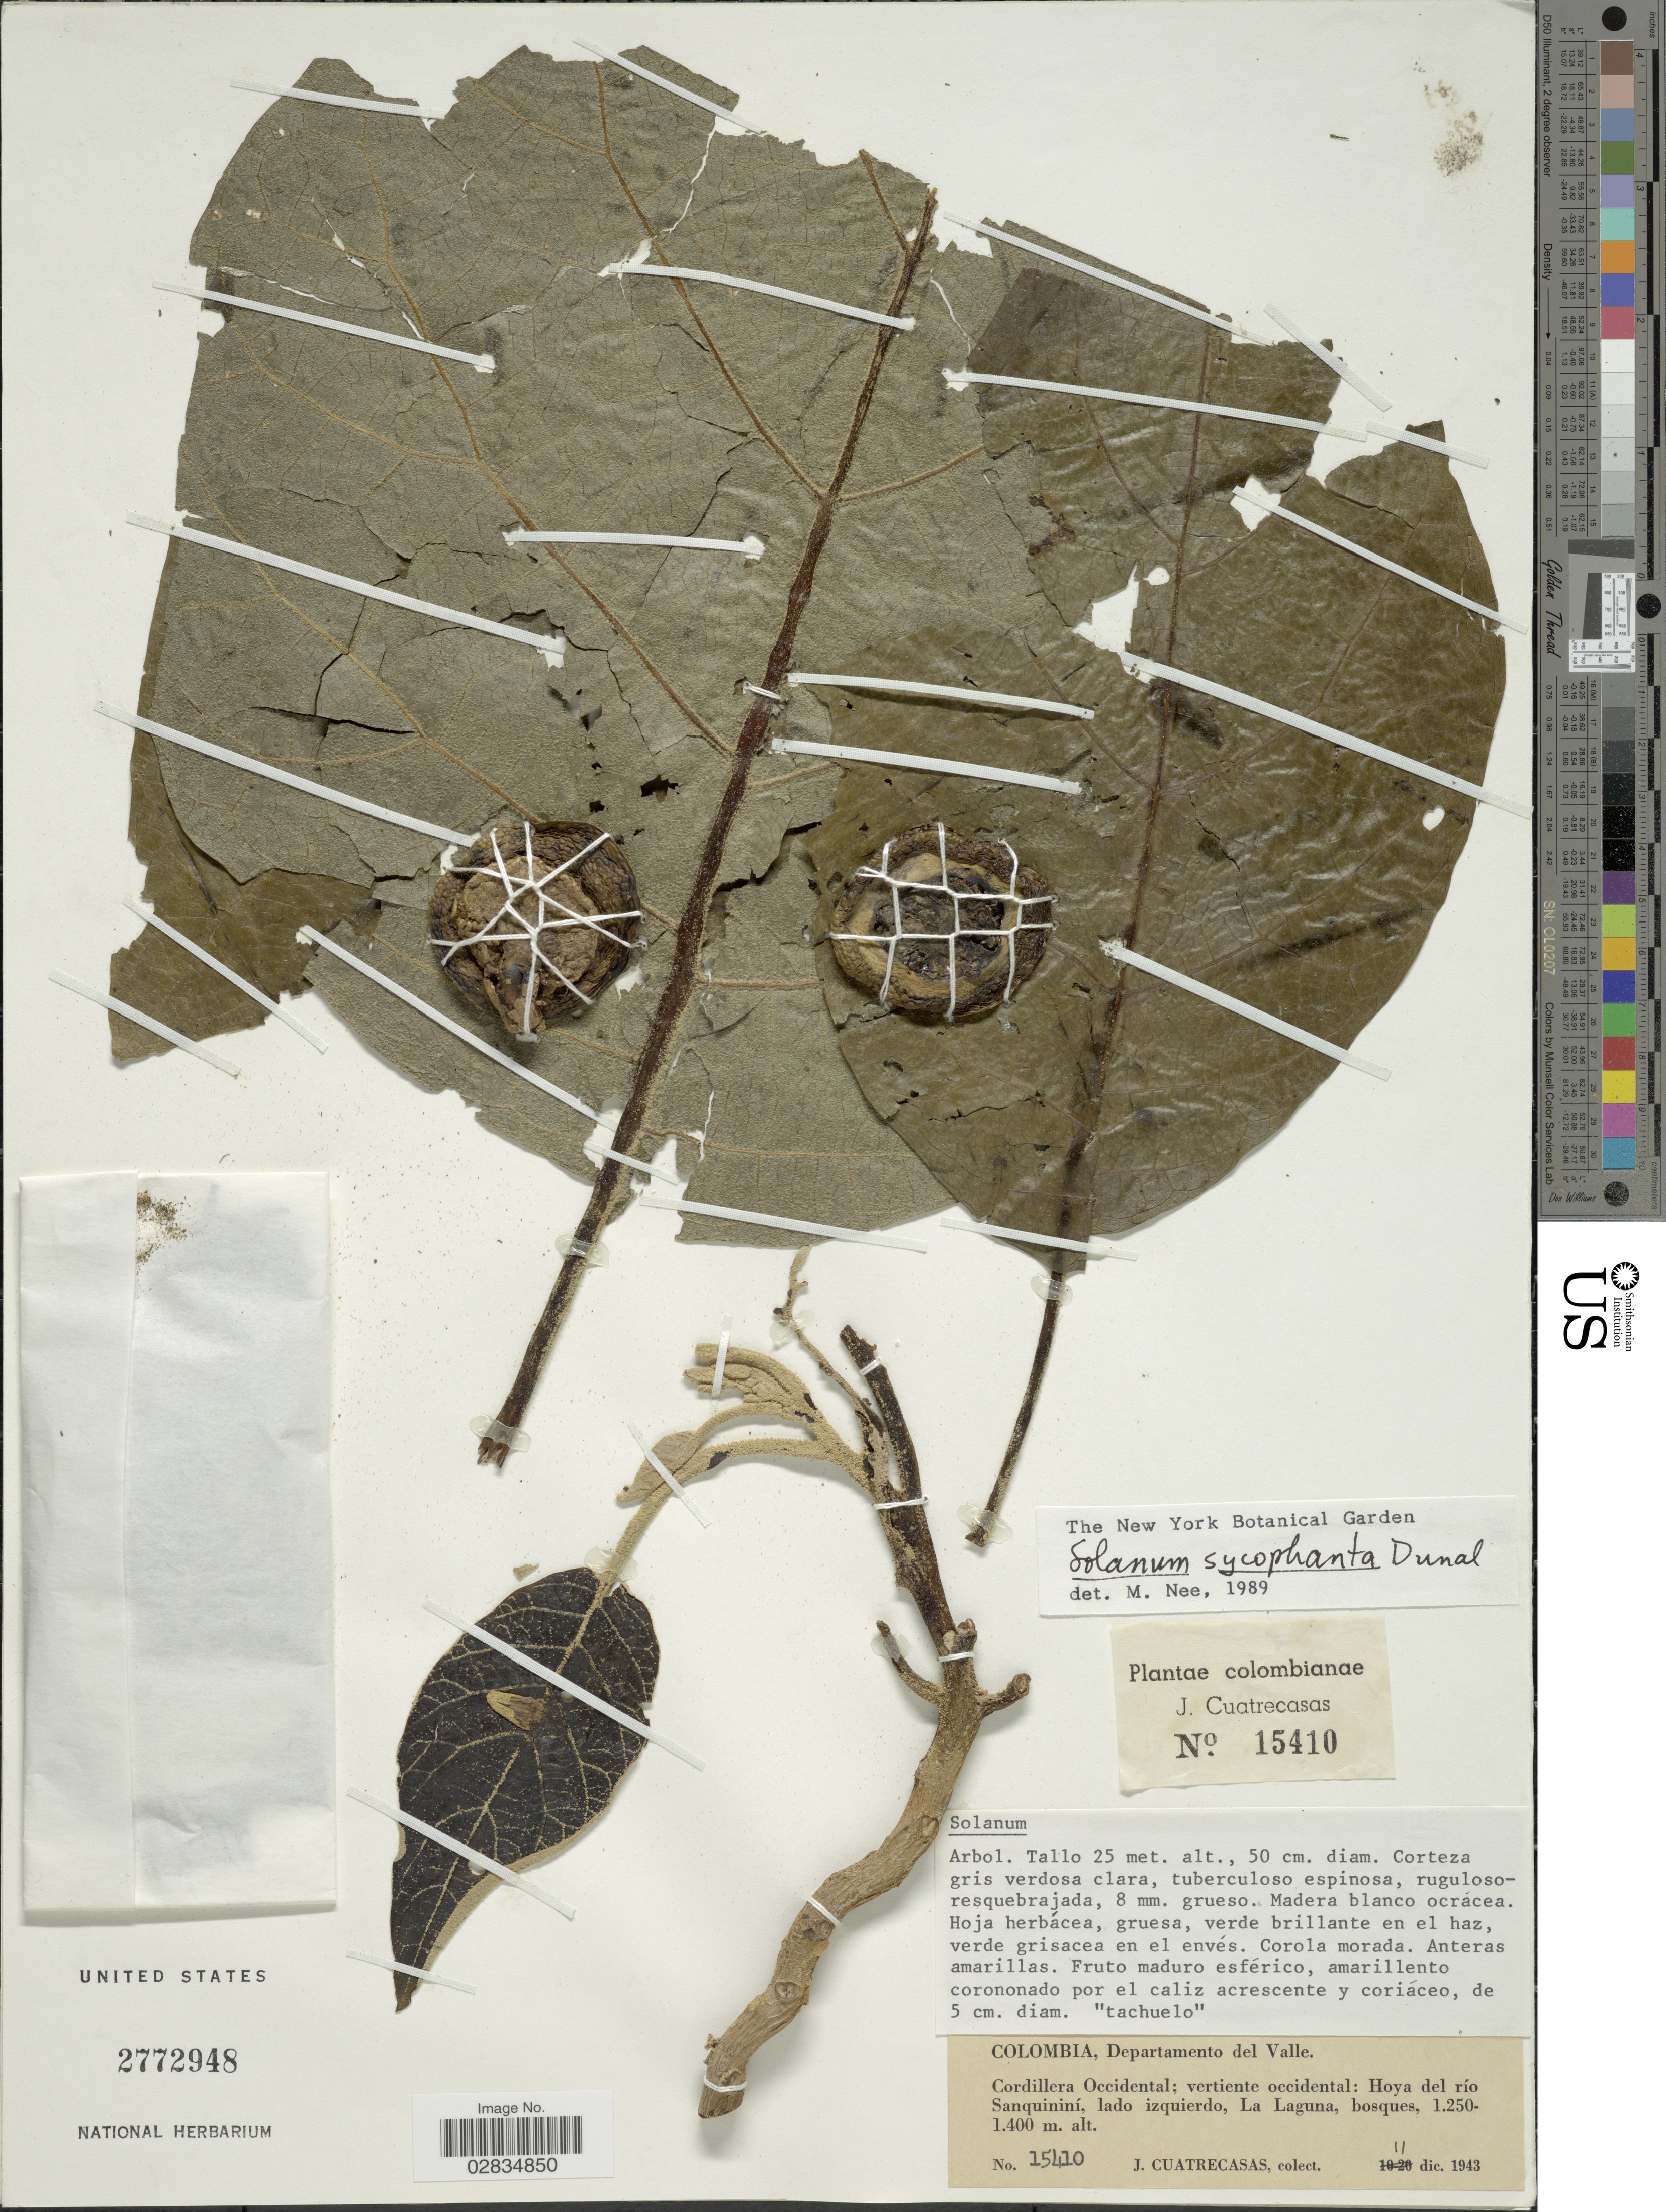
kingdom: Plantae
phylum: Tracheophyta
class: Magnoliopsida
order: Solanales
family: Solanaceae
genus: Solanum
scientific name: Solanum sycophanta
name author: Dunal in DC.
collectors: J. Cuatrecasas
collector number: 15410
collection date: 1943-12-11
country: Colombia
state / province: Valle del Cauca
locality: Departamento del Valle, Cordillera Occidental; vertiente occidental: Hoya del río Sanquininí, lado izquierdo, La Laguna.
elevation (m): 1250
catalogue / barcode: US 2772948